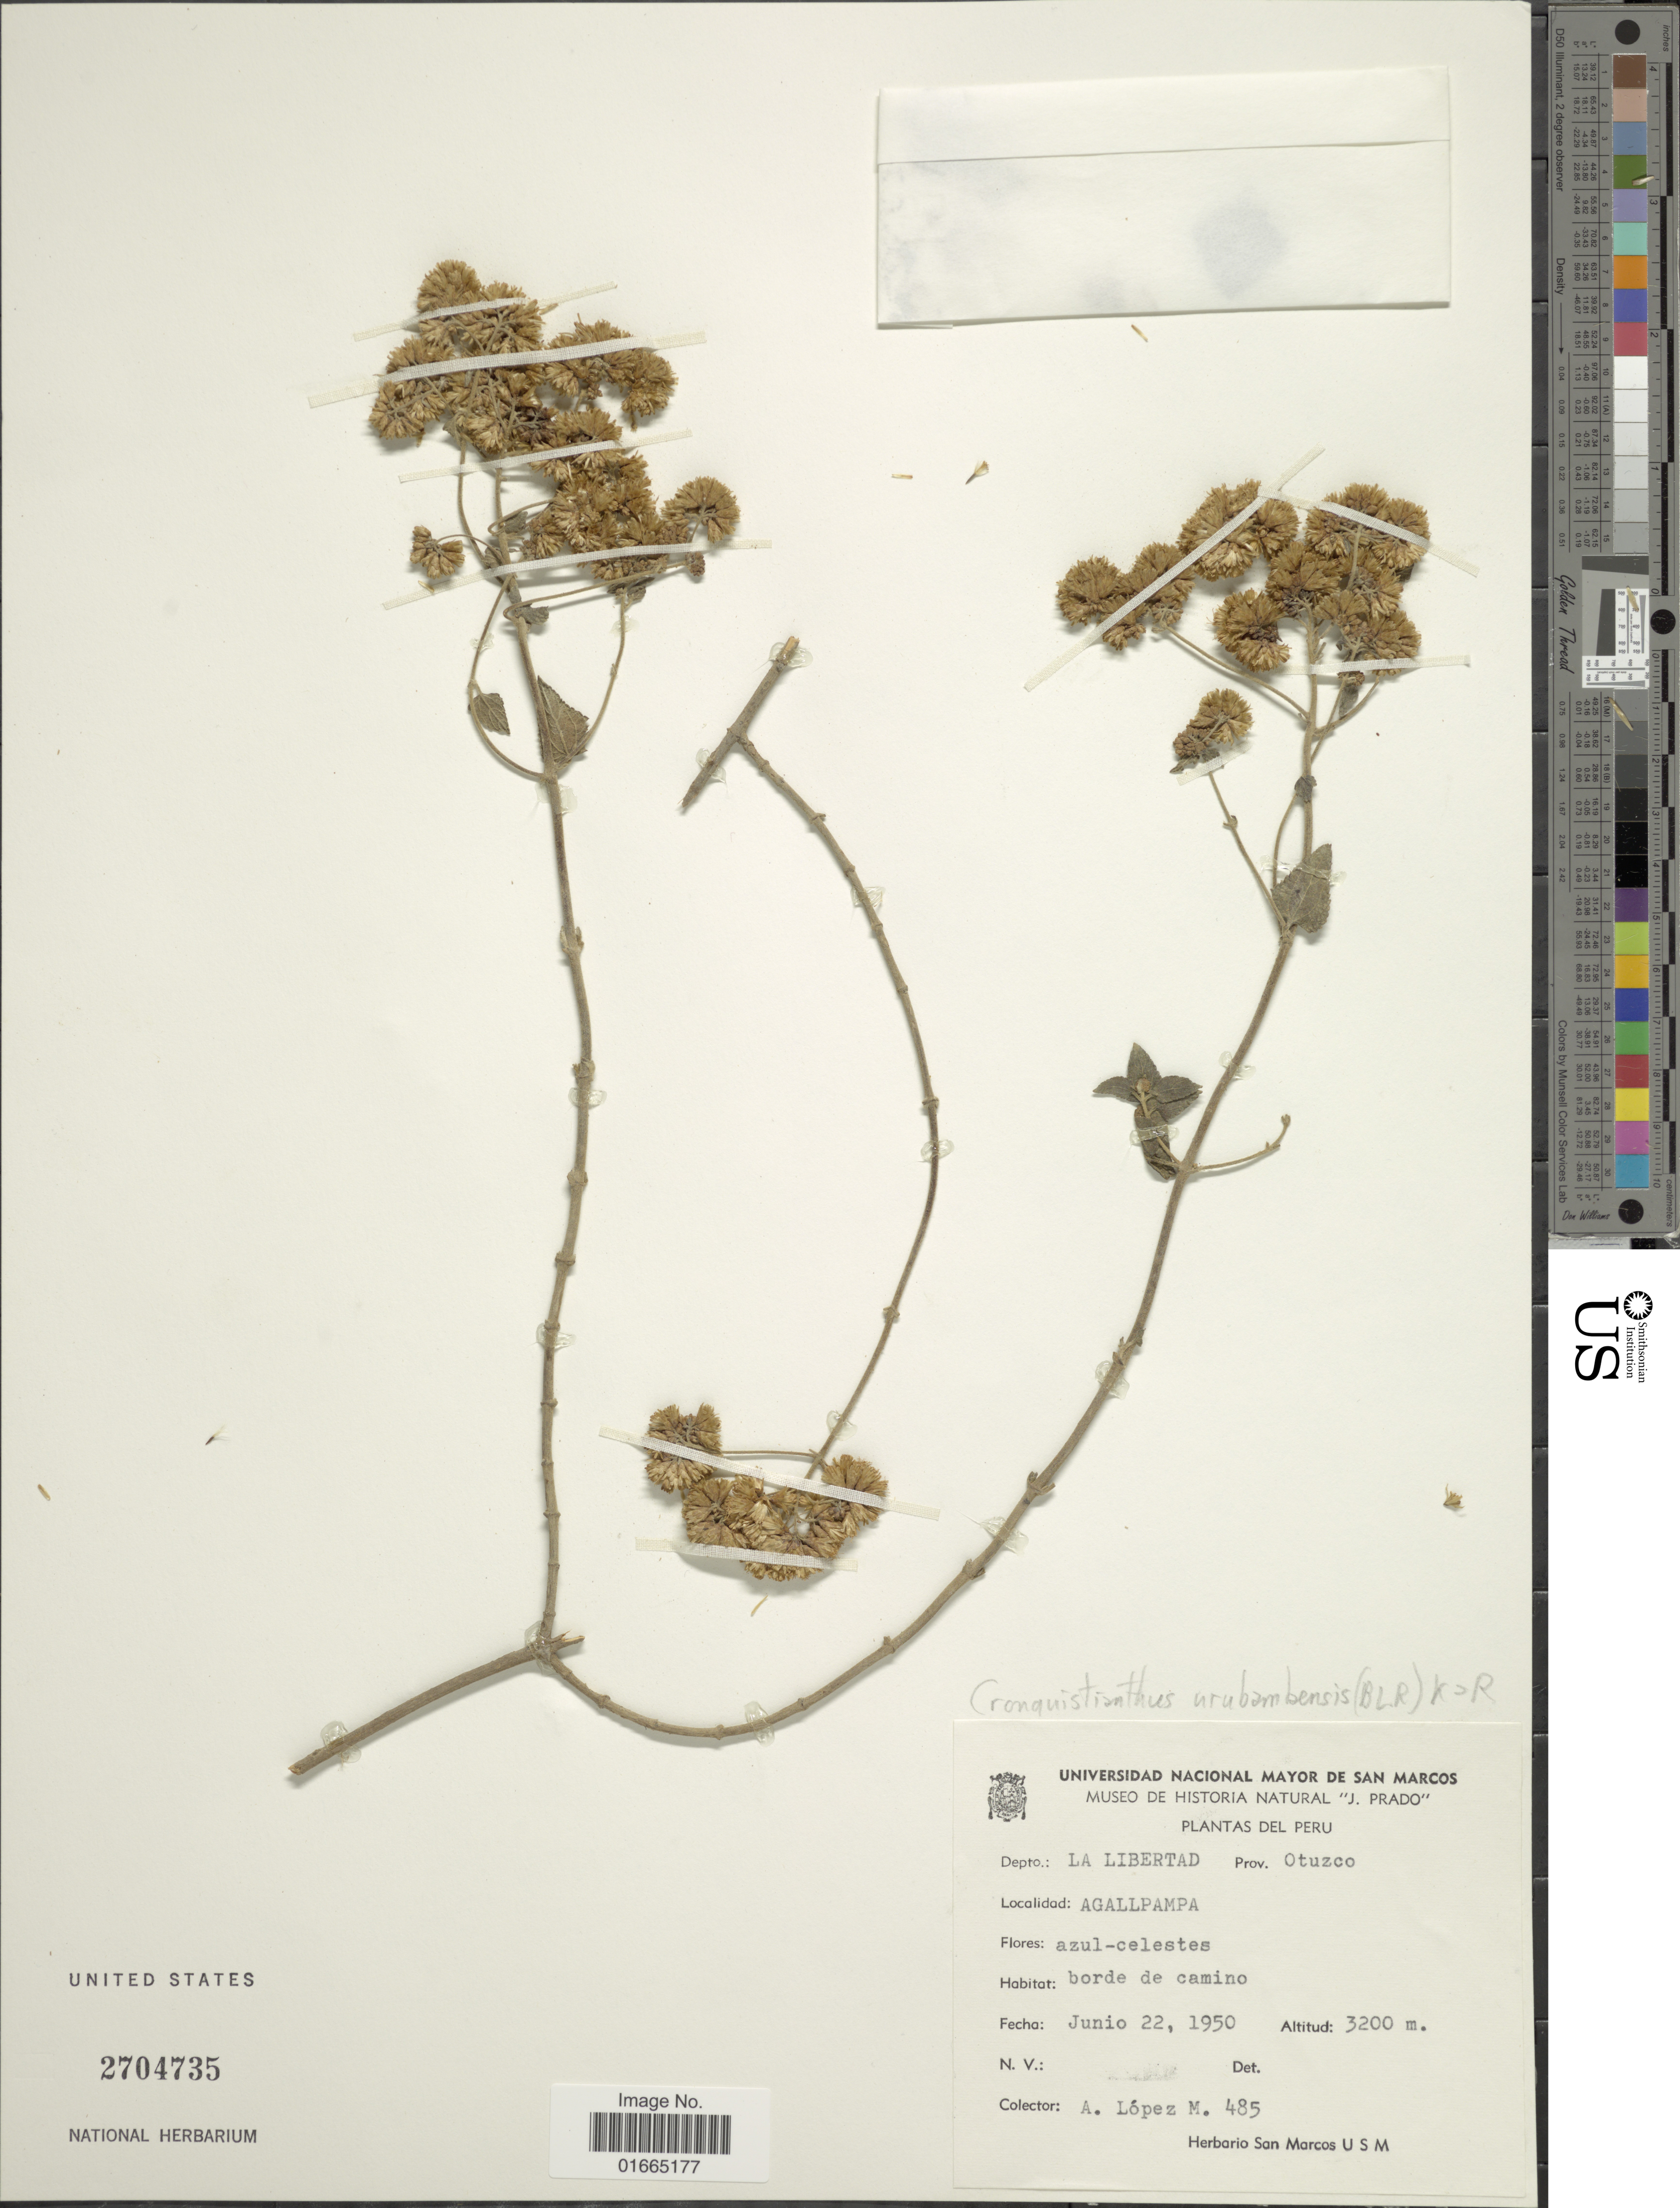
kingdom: Plantae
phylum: Tracheophyta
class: Magnoliopsida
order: Asterales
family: Asteraceae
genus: Cronquistianthus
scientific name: Cronquistianthus urubambensis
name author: (B.L. Rob.) R.M. King & H. Rob.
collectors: A. López M.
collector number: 485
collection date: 1950-06-22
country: Peru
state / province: La Libertad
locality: Depto.: La Libertad. Prov. Otuzco. Agallpampa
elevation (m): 3200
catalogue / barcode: US 2704735